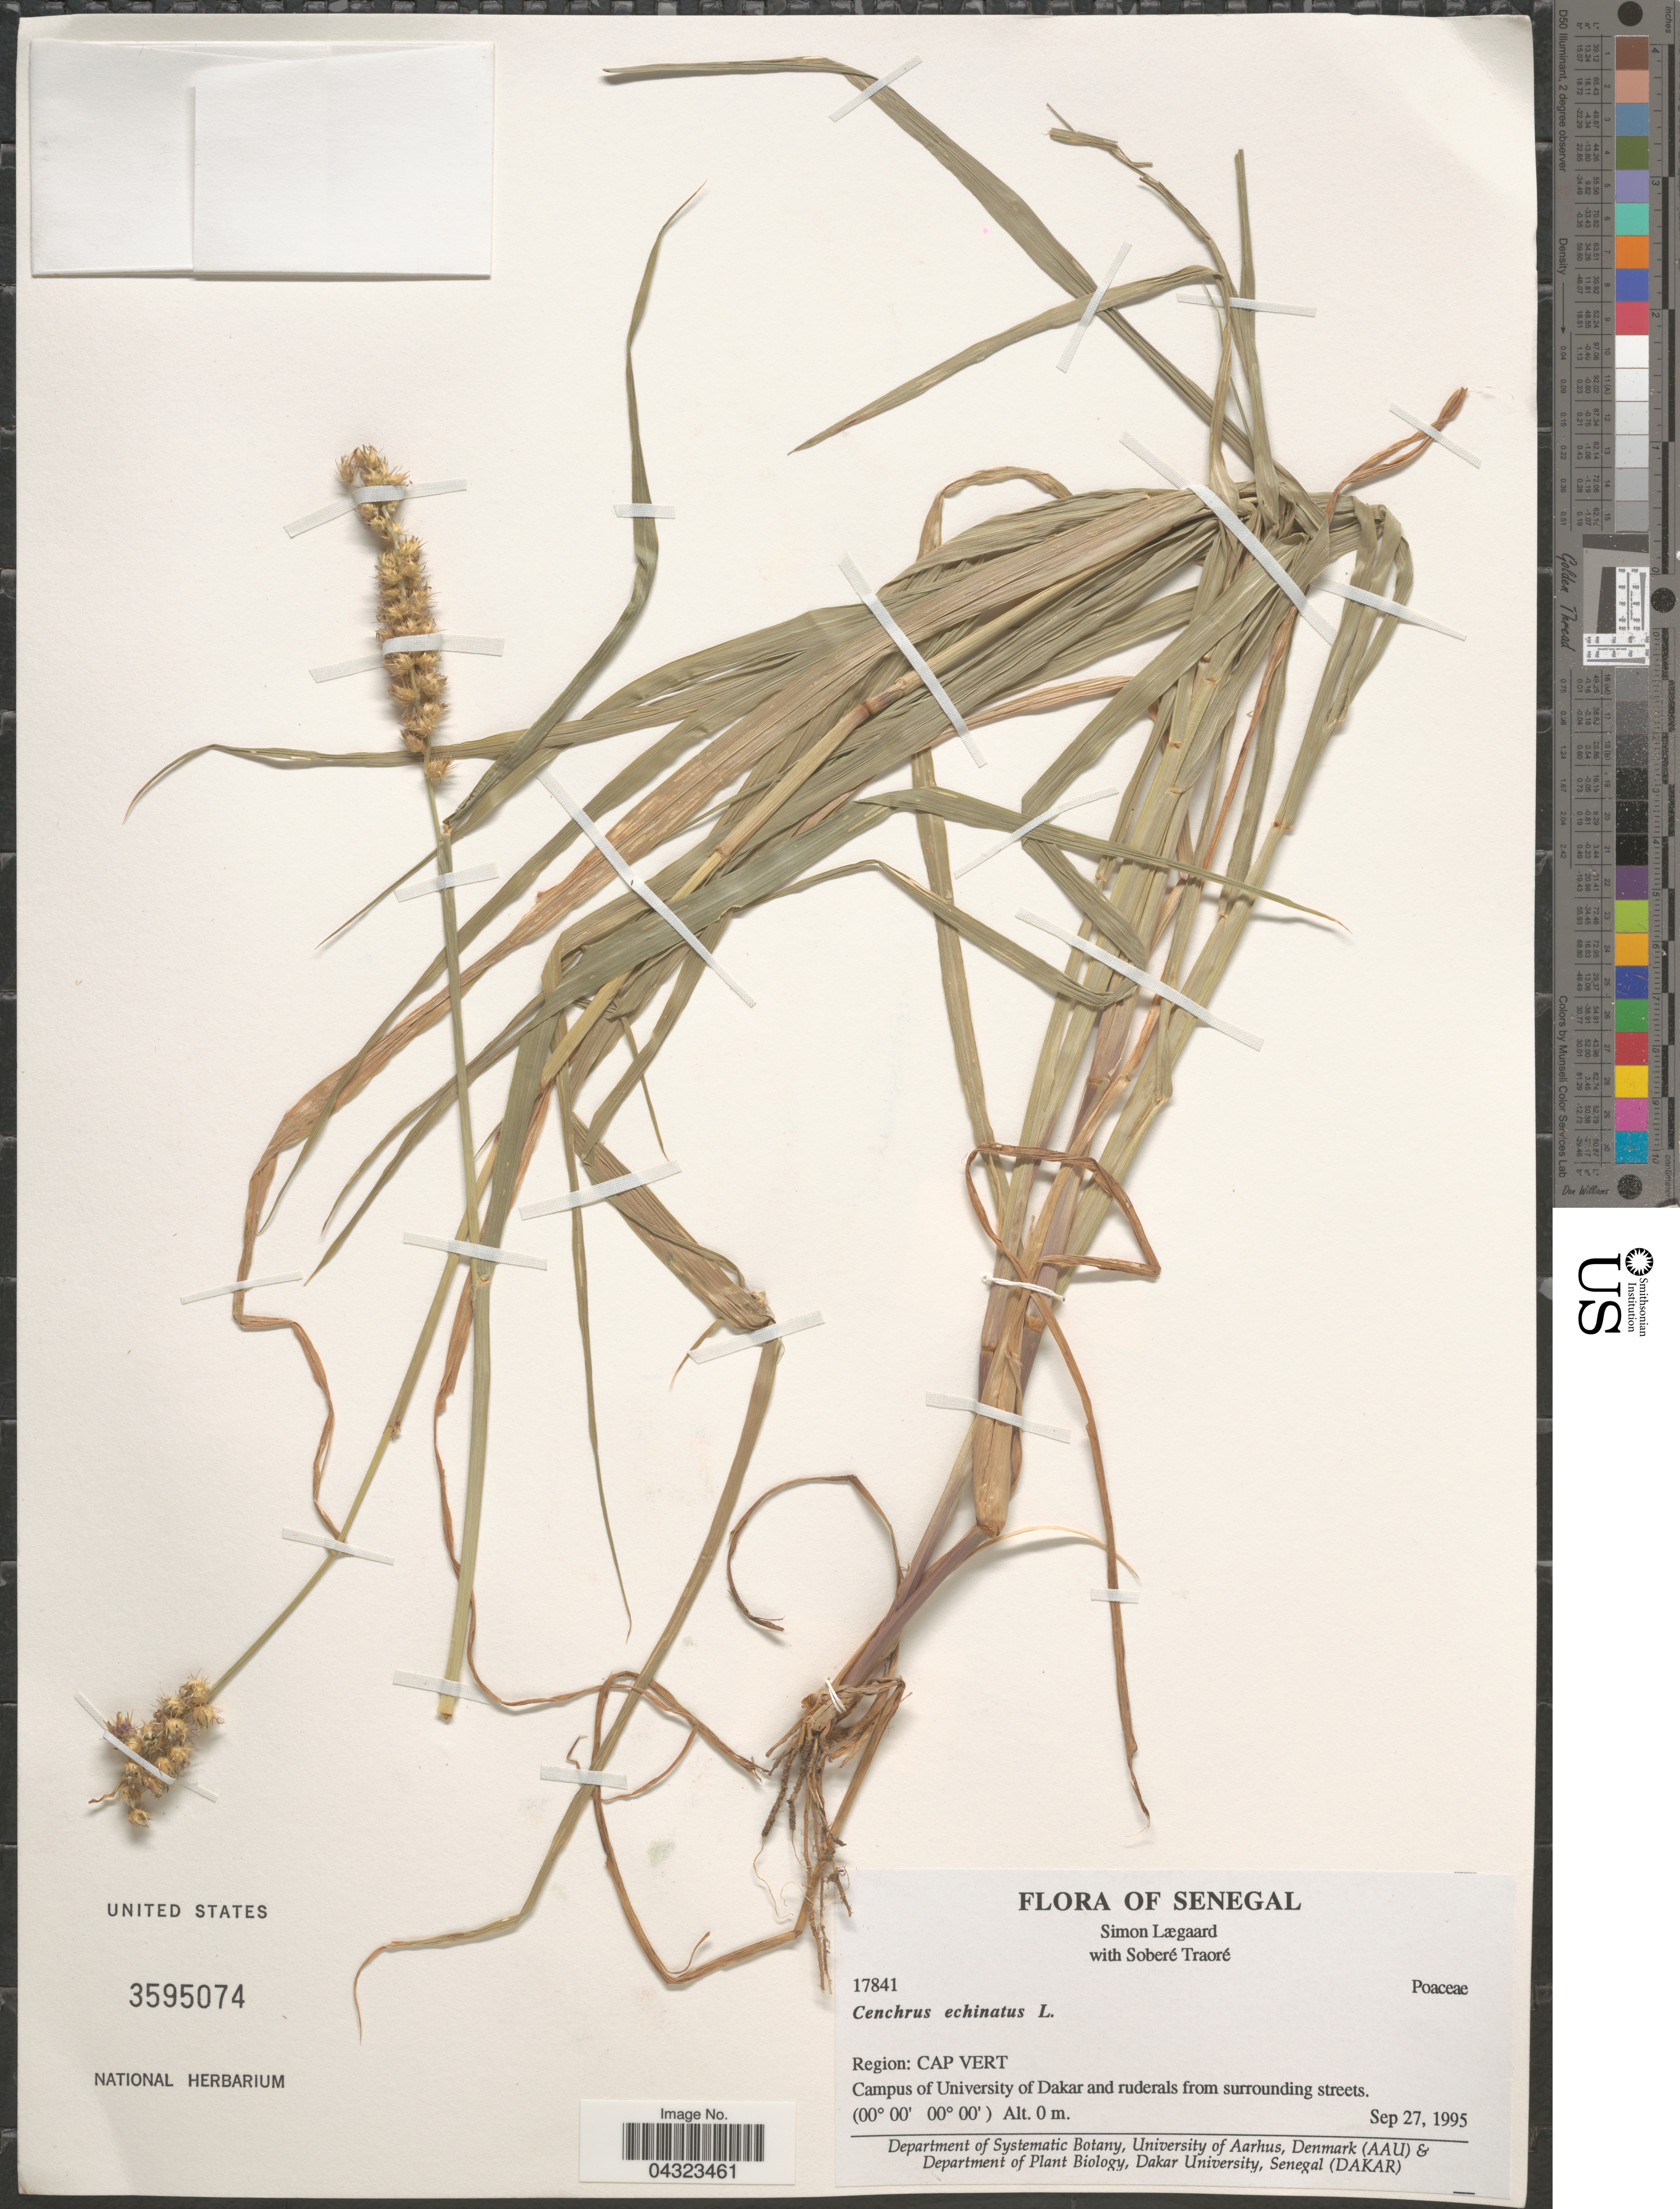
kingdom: Plantae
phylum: Tracheophyta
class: Liliopsida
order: Poales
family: Poaceae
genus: Cenchrus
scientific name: Cenchrus echinatus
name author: L.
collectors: S. Lægaard & S. Traore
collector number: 17841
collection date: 1995-09-27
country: Senegal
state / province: Dakar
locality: Region: Cap Vert. Campus of University of Dakar and ruderals from surrounding streets.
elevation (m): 0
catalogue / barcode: US 3595074